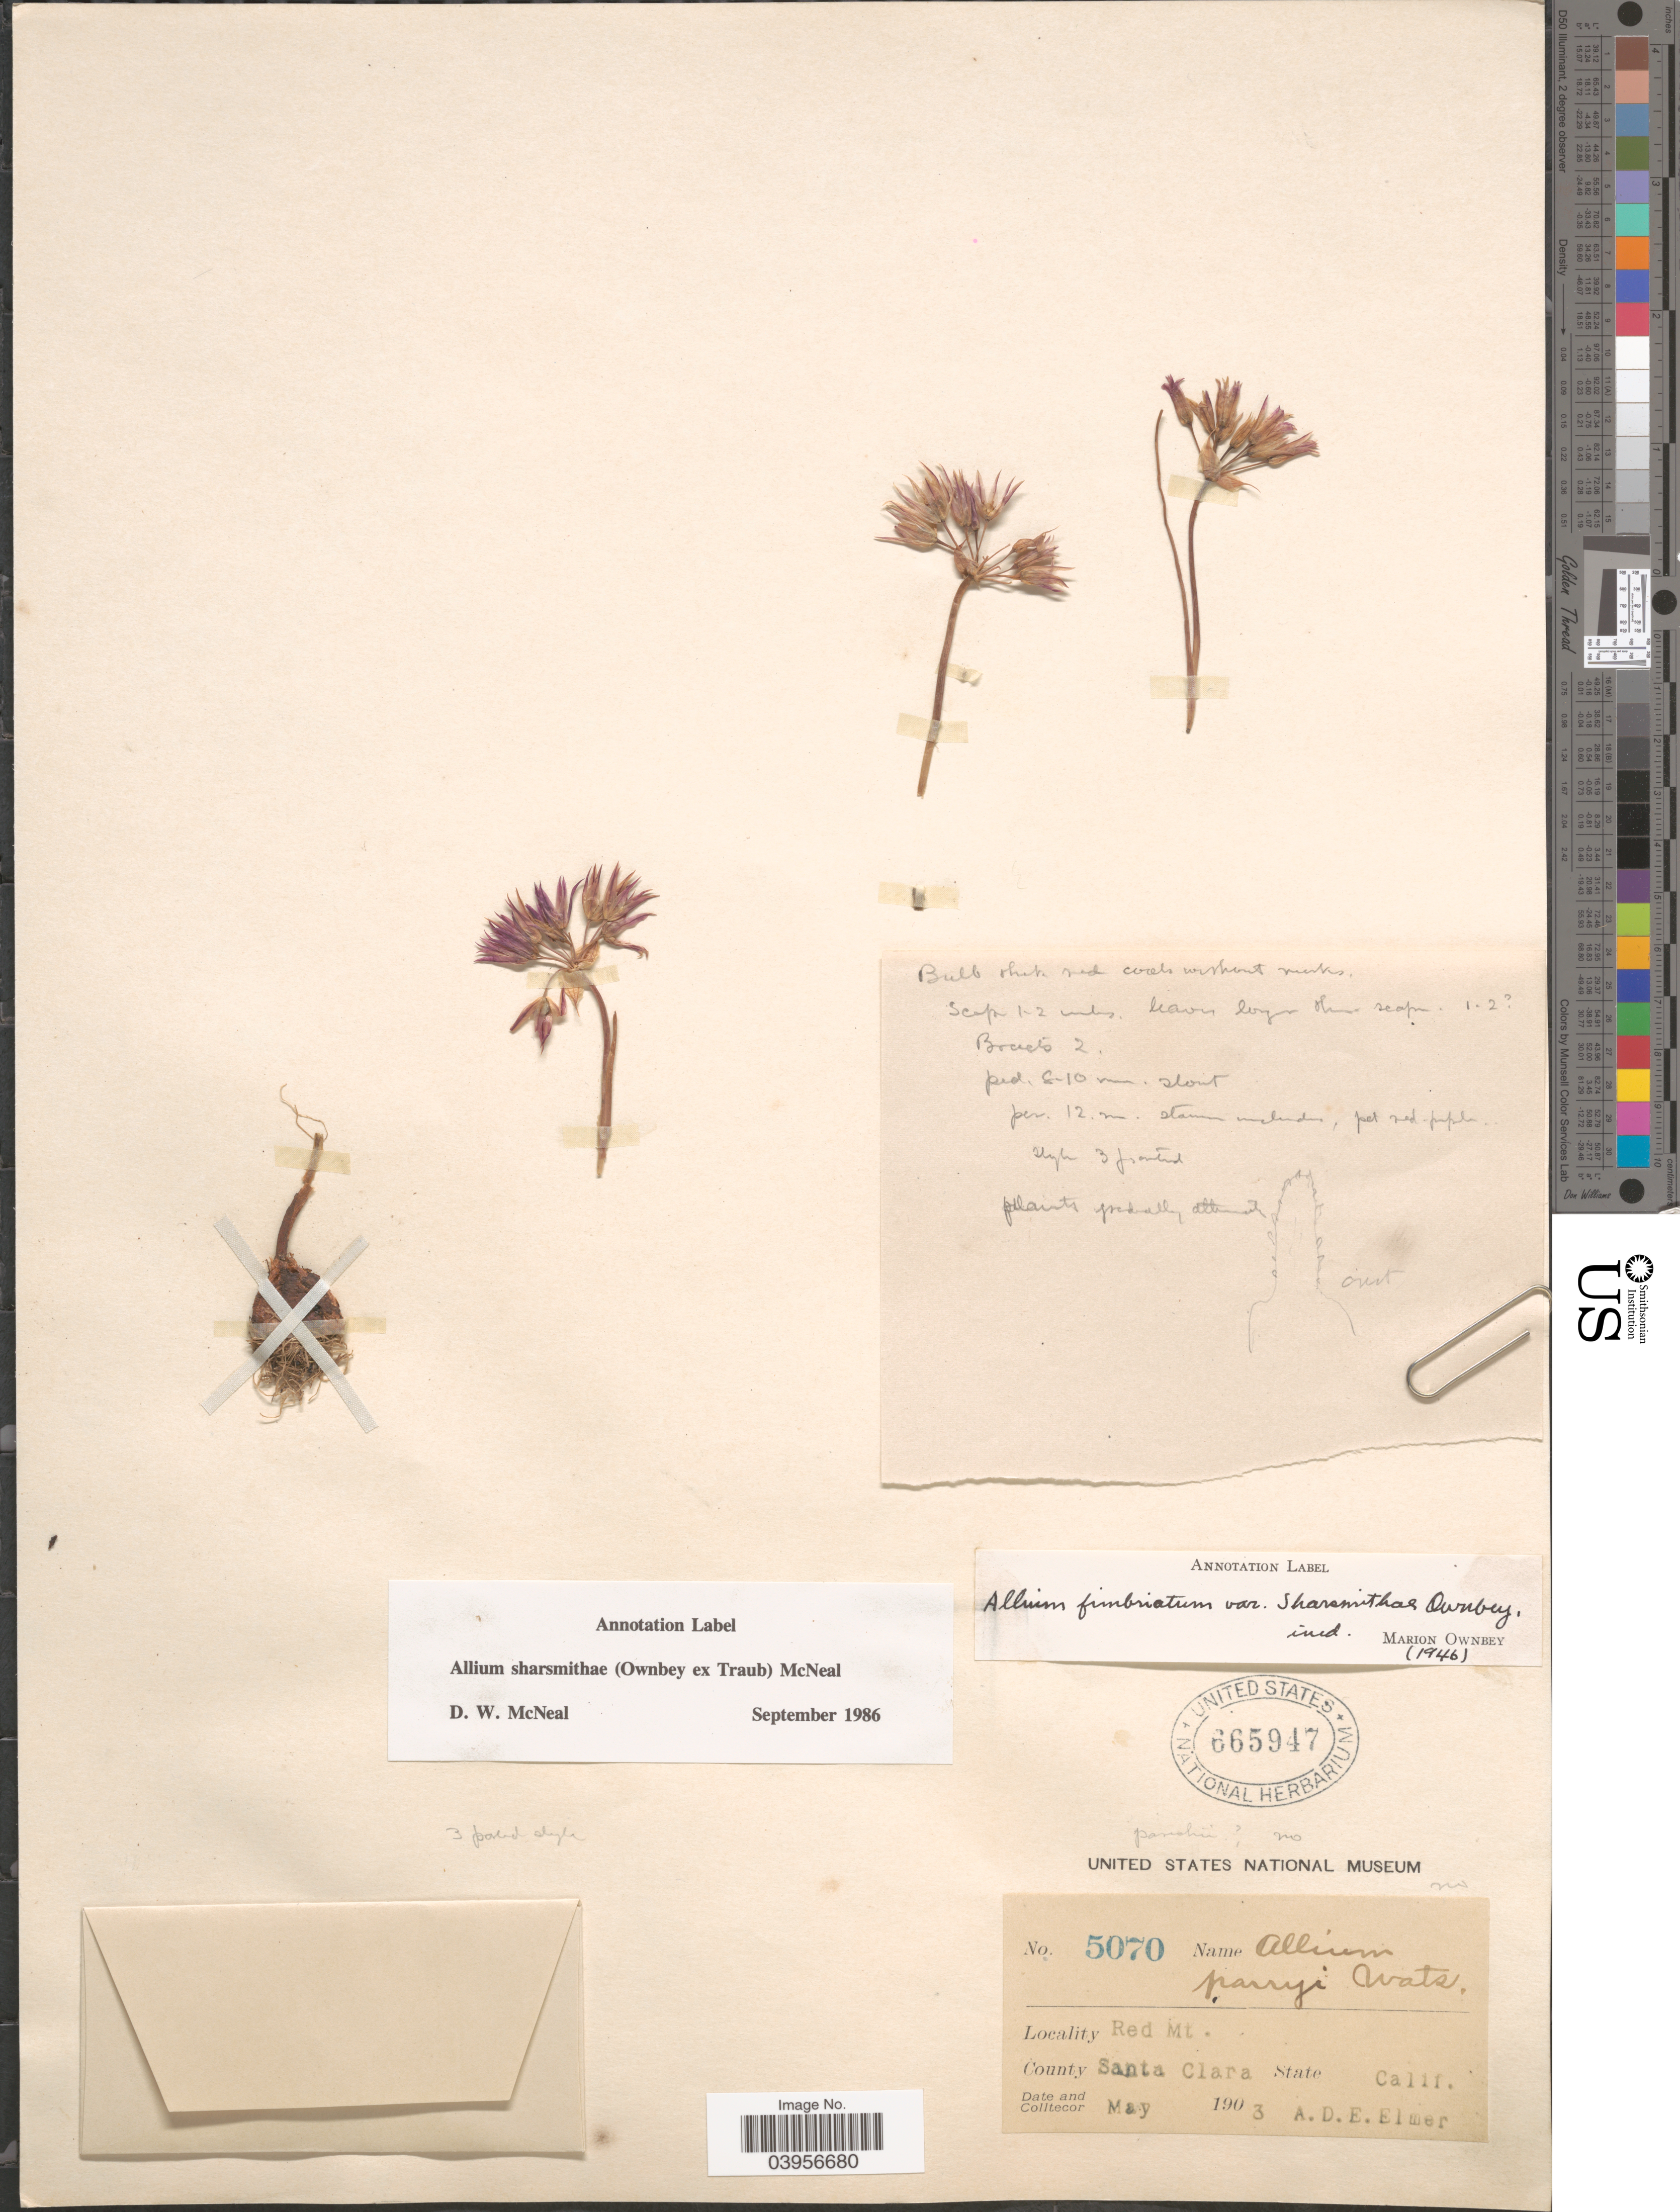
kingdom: Plantae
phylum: Tracheophyta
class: Liliopsida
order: Asparagales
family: Amaryllidaceae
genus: Allium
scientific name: Allium sharsmithiae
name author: (Ownbey & Aase ex Traub) McNeal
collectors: A. D. E. Elmer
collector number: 5070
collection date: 1903-05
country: United States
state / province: California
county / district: Santa Clara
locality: Red Mt. County Santa Clara.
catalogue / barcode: US 665947